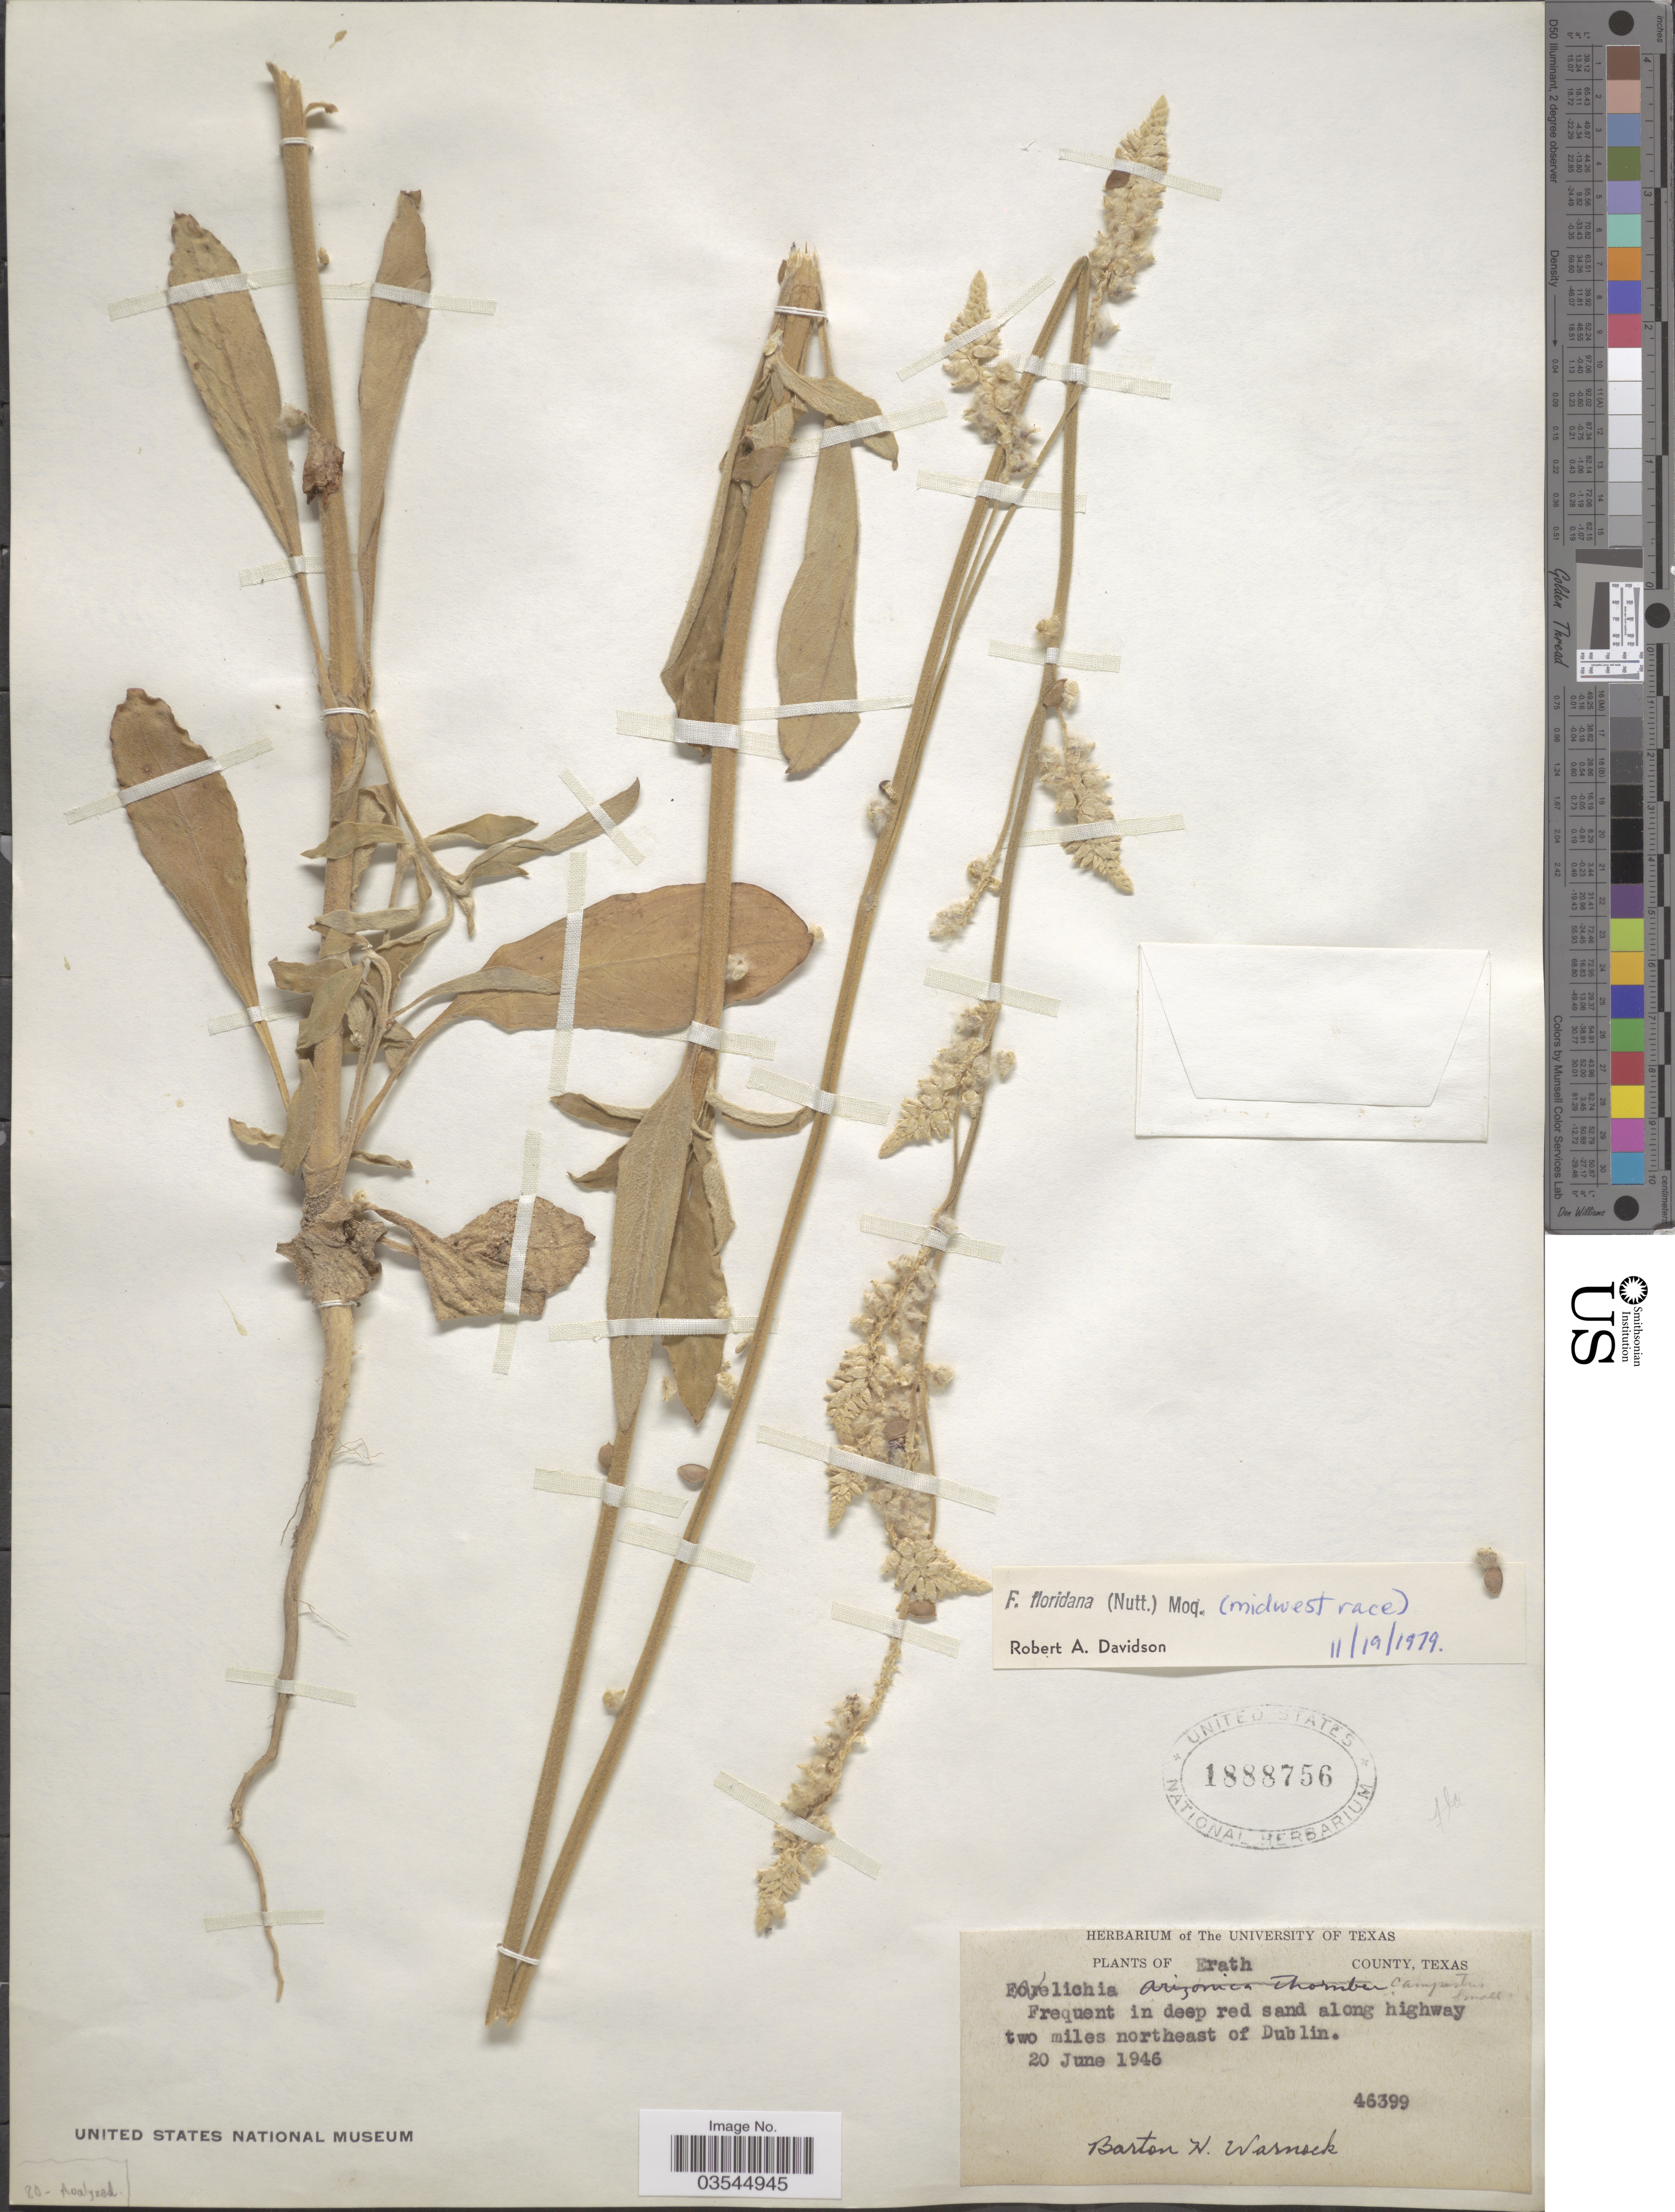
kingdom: Plantae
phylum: Tracheophyta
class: Magnoliopsida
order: Caryophyllales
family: Amaranthaceae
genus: Froelichia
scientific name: Froelichia floridana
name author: (Nutt.) Moq.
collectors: B. H. Warnock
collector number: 46399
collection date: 1946-06-20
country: United States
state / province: Texas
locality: Erath County. Along highway two miles northeast of Dublin.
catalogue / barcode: US 1888756